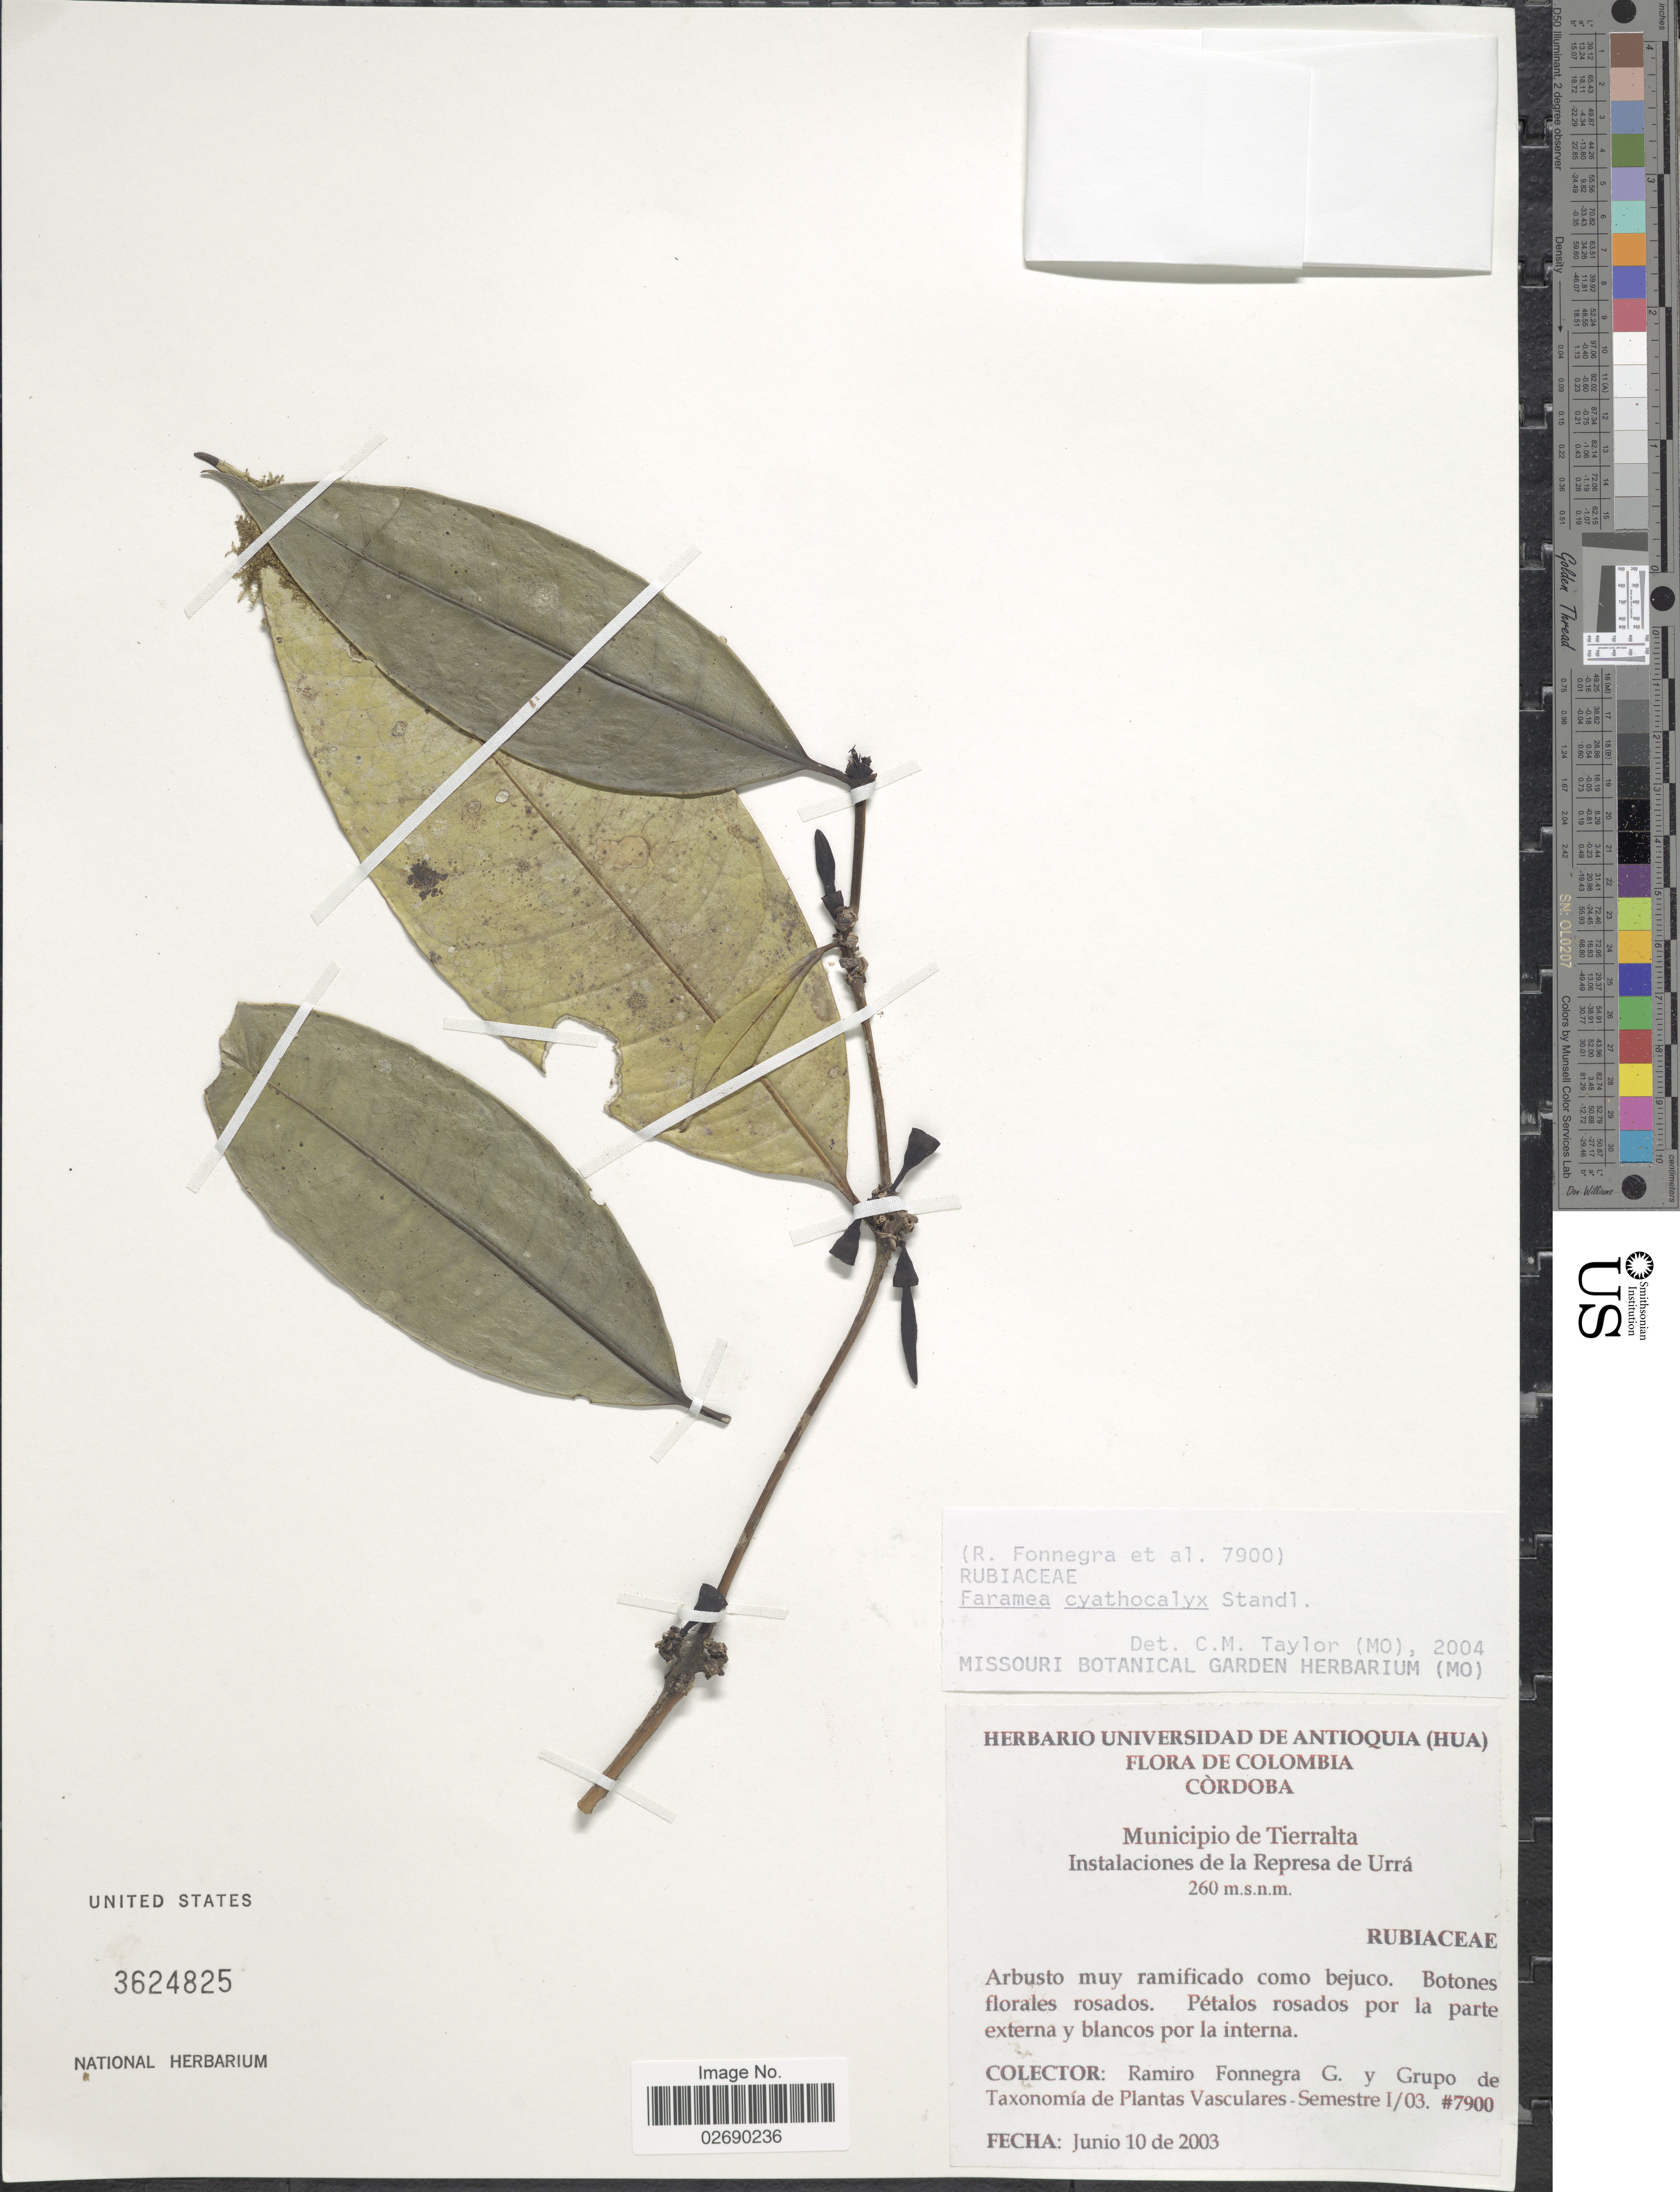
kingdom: Plantae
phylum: Tracheophyta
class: Magnoliopsida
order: Gentianales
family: Rubiaceae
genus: Faramea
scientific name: Faramea cyathocalyx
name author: Standl.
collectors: R. Fonnegra G. & Grupo de Taxonomía de Plantas Vasculares-Semestre I/03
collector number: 7900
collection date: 2003-06-10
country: Colombia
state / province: Córdoba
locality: Municipio de Tierralta, Instalaciones de la Represa de Urrá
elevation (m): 260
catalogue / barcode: US 3624825